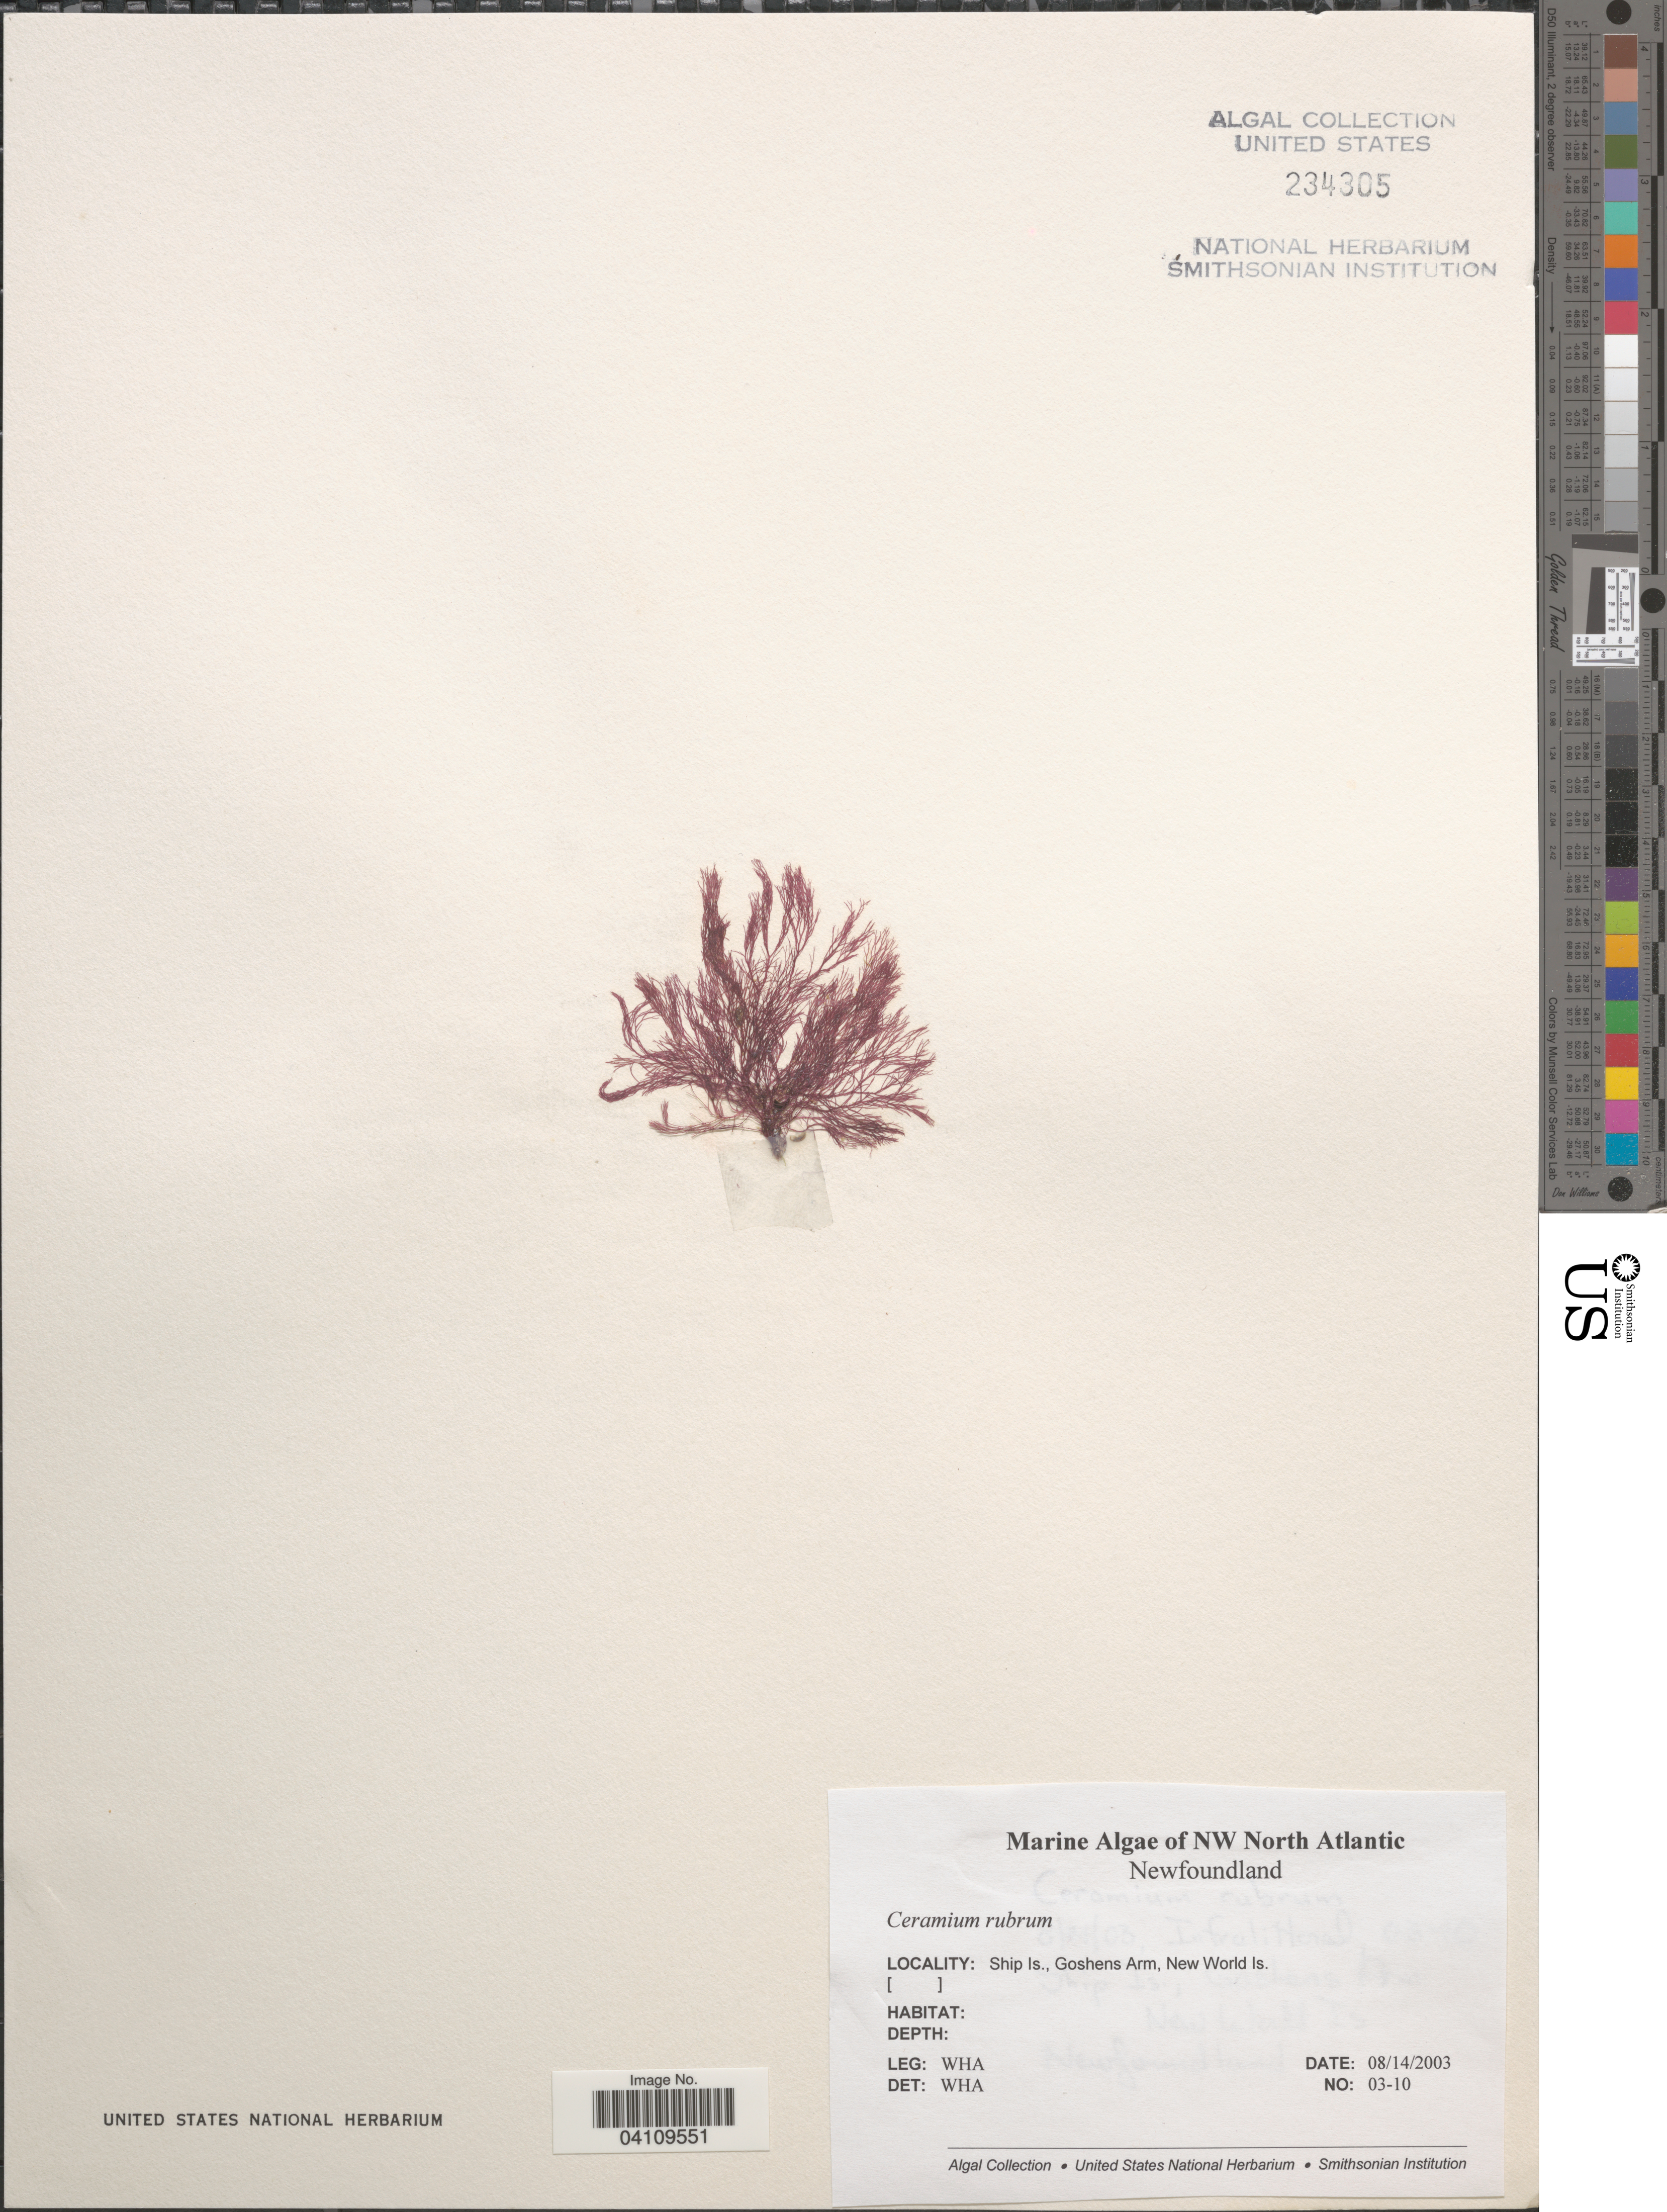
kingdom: Plantae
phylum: Rhodophyta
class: Florideophyceae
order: Ceramiales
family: Ceramiaceae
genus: Ceramium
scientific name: Ceramium rubrum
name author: C. Agardh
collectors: W. H. Adey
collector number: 03-10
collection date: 2003-08-14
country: Canada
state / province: Newfoundland and Labrador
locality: NW North Atlantic. Ship Is., Goshens Arm, New World Is.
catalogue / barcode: US 234305